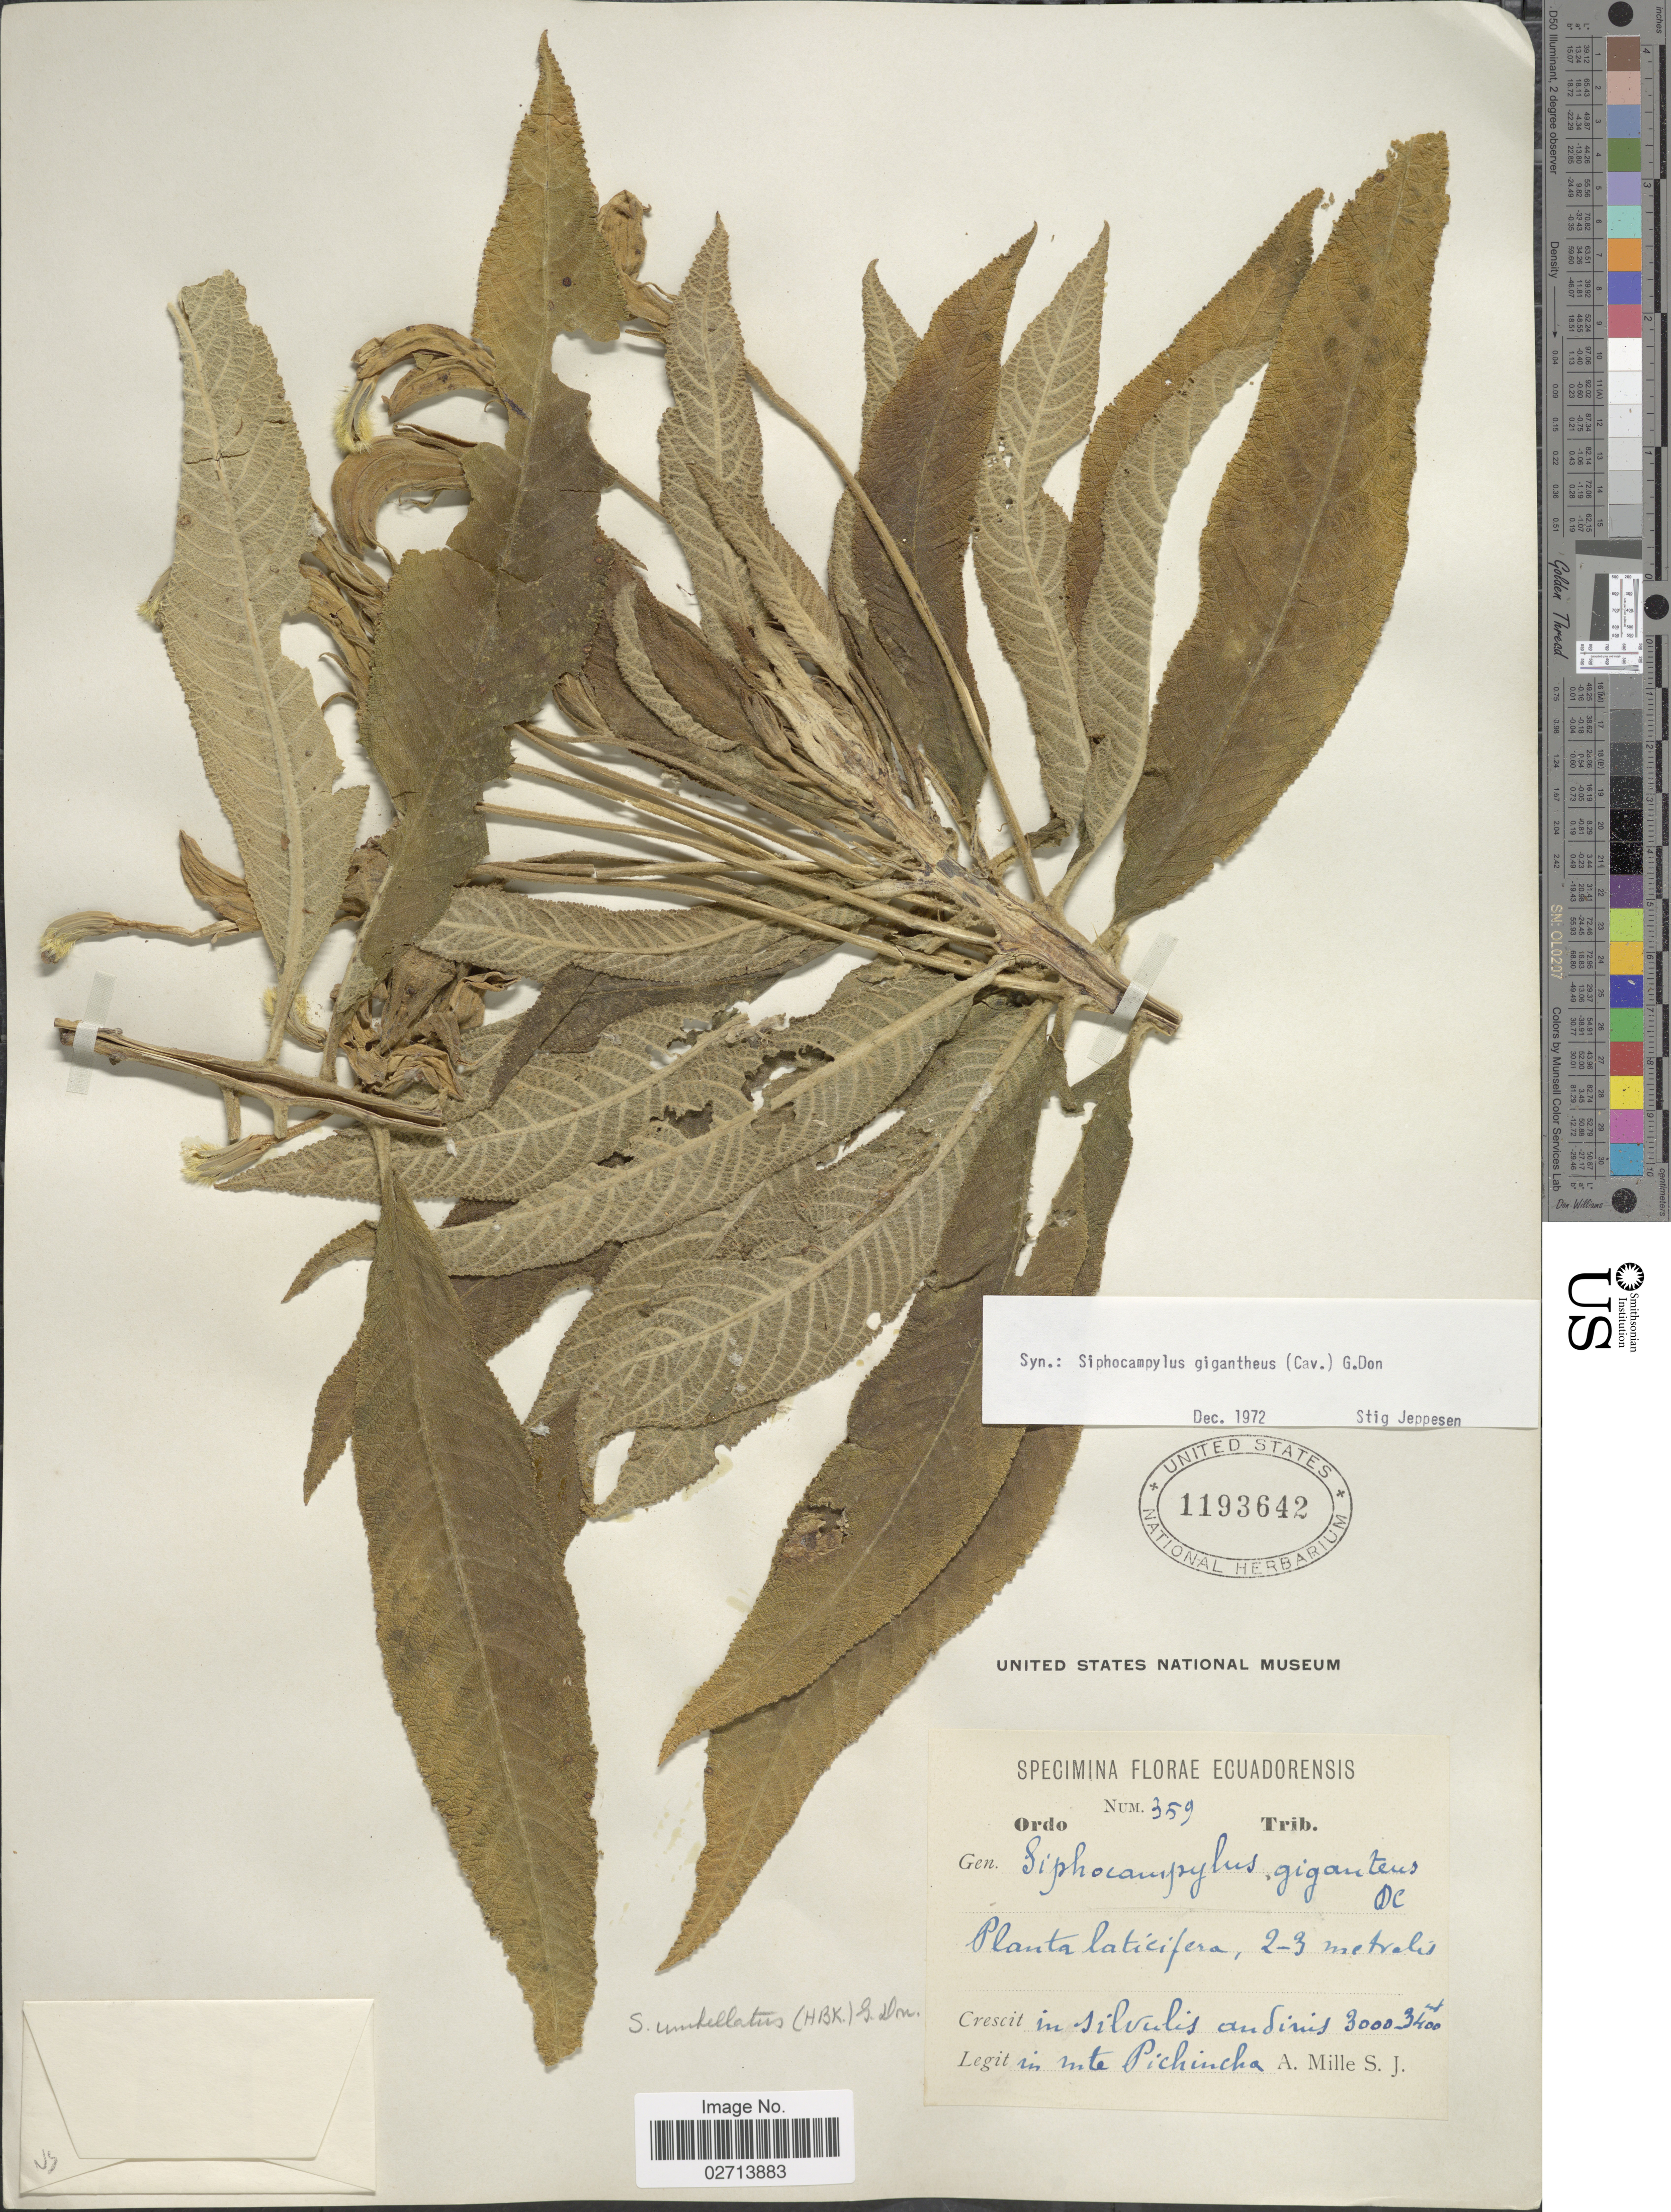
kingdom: Plantae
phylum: Tracheophyta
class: Magnoliopsida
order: Asterales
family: Campanulaceae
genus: Siphocampylus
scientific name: Siphocampylus giganteus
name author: (Cav.) G. Don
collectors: A. Mille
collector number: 359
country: Ecuador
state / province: Pichincha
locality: In silvulis andinis in mte Pichincha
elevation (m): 3000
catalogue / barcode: US 1193642